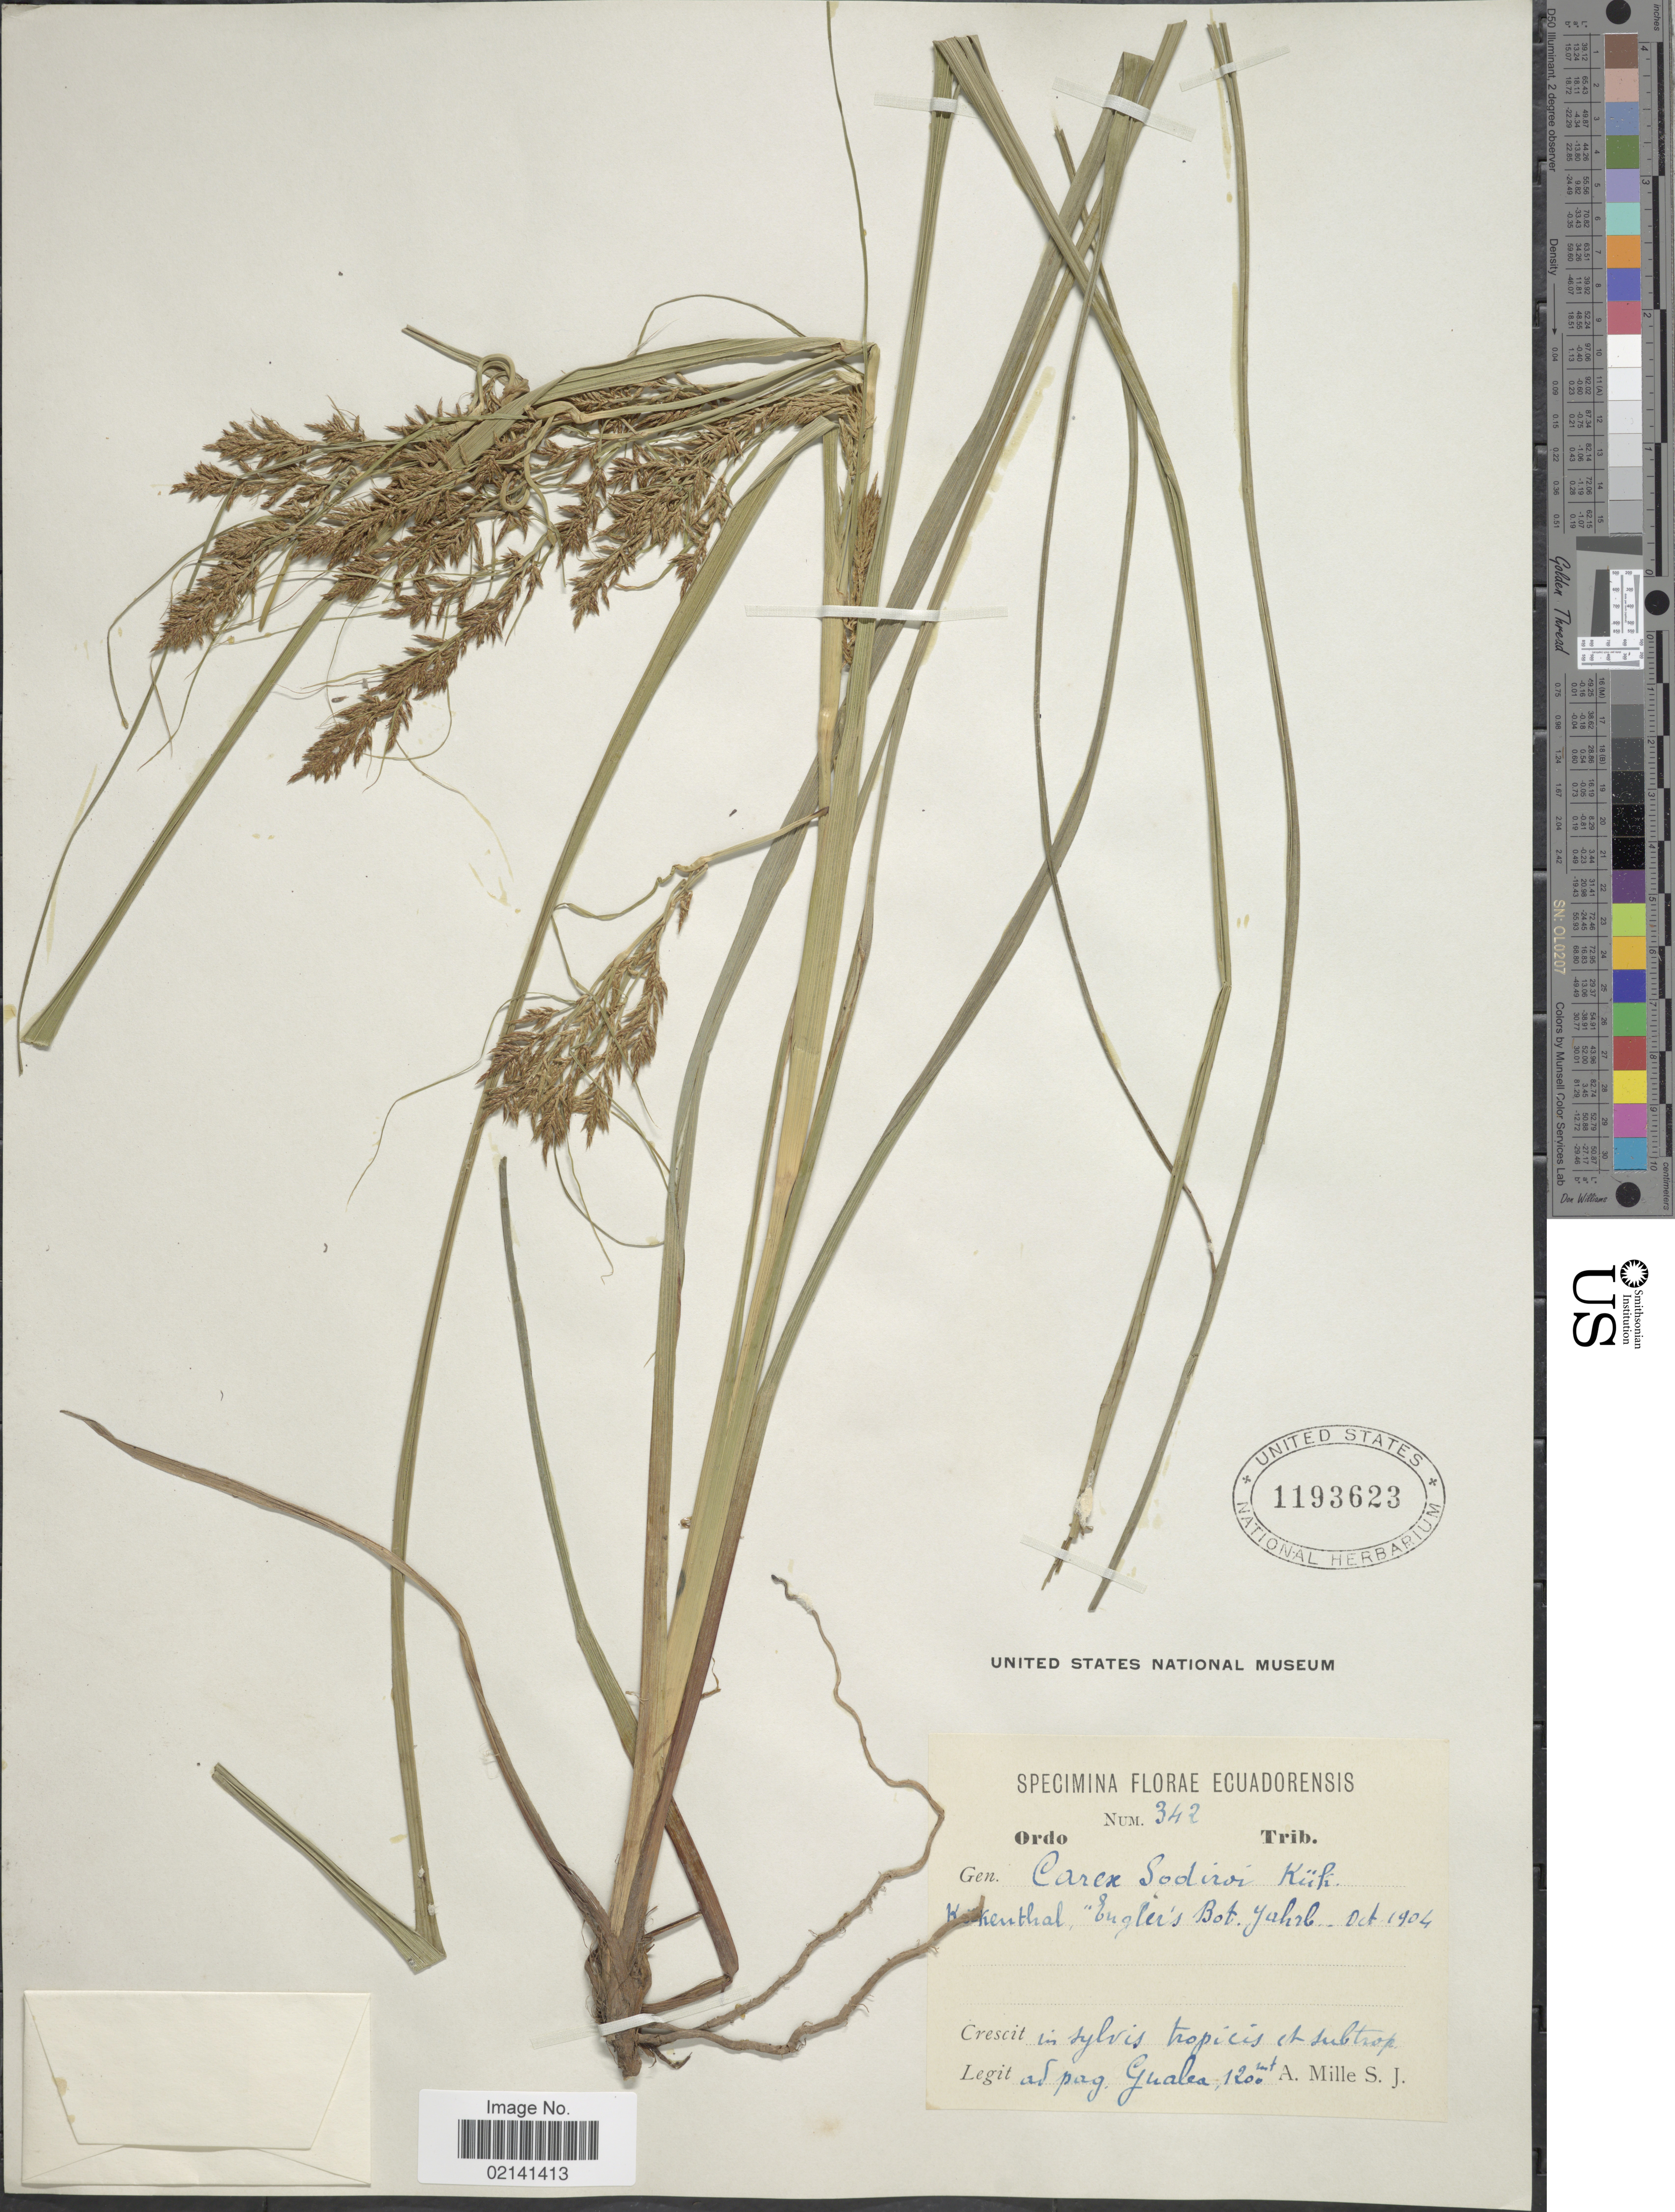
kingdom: Plantae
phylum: Tracheophyta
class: Liliopsida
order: Poales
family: Cyperaceae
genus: Carex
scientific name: Carex sodiroi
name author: Kük.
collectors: A. Mille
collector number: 342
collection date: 1904-10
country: Ecuador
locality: Ad pag. Gualea.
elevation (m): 1200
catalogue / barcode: US 1193623